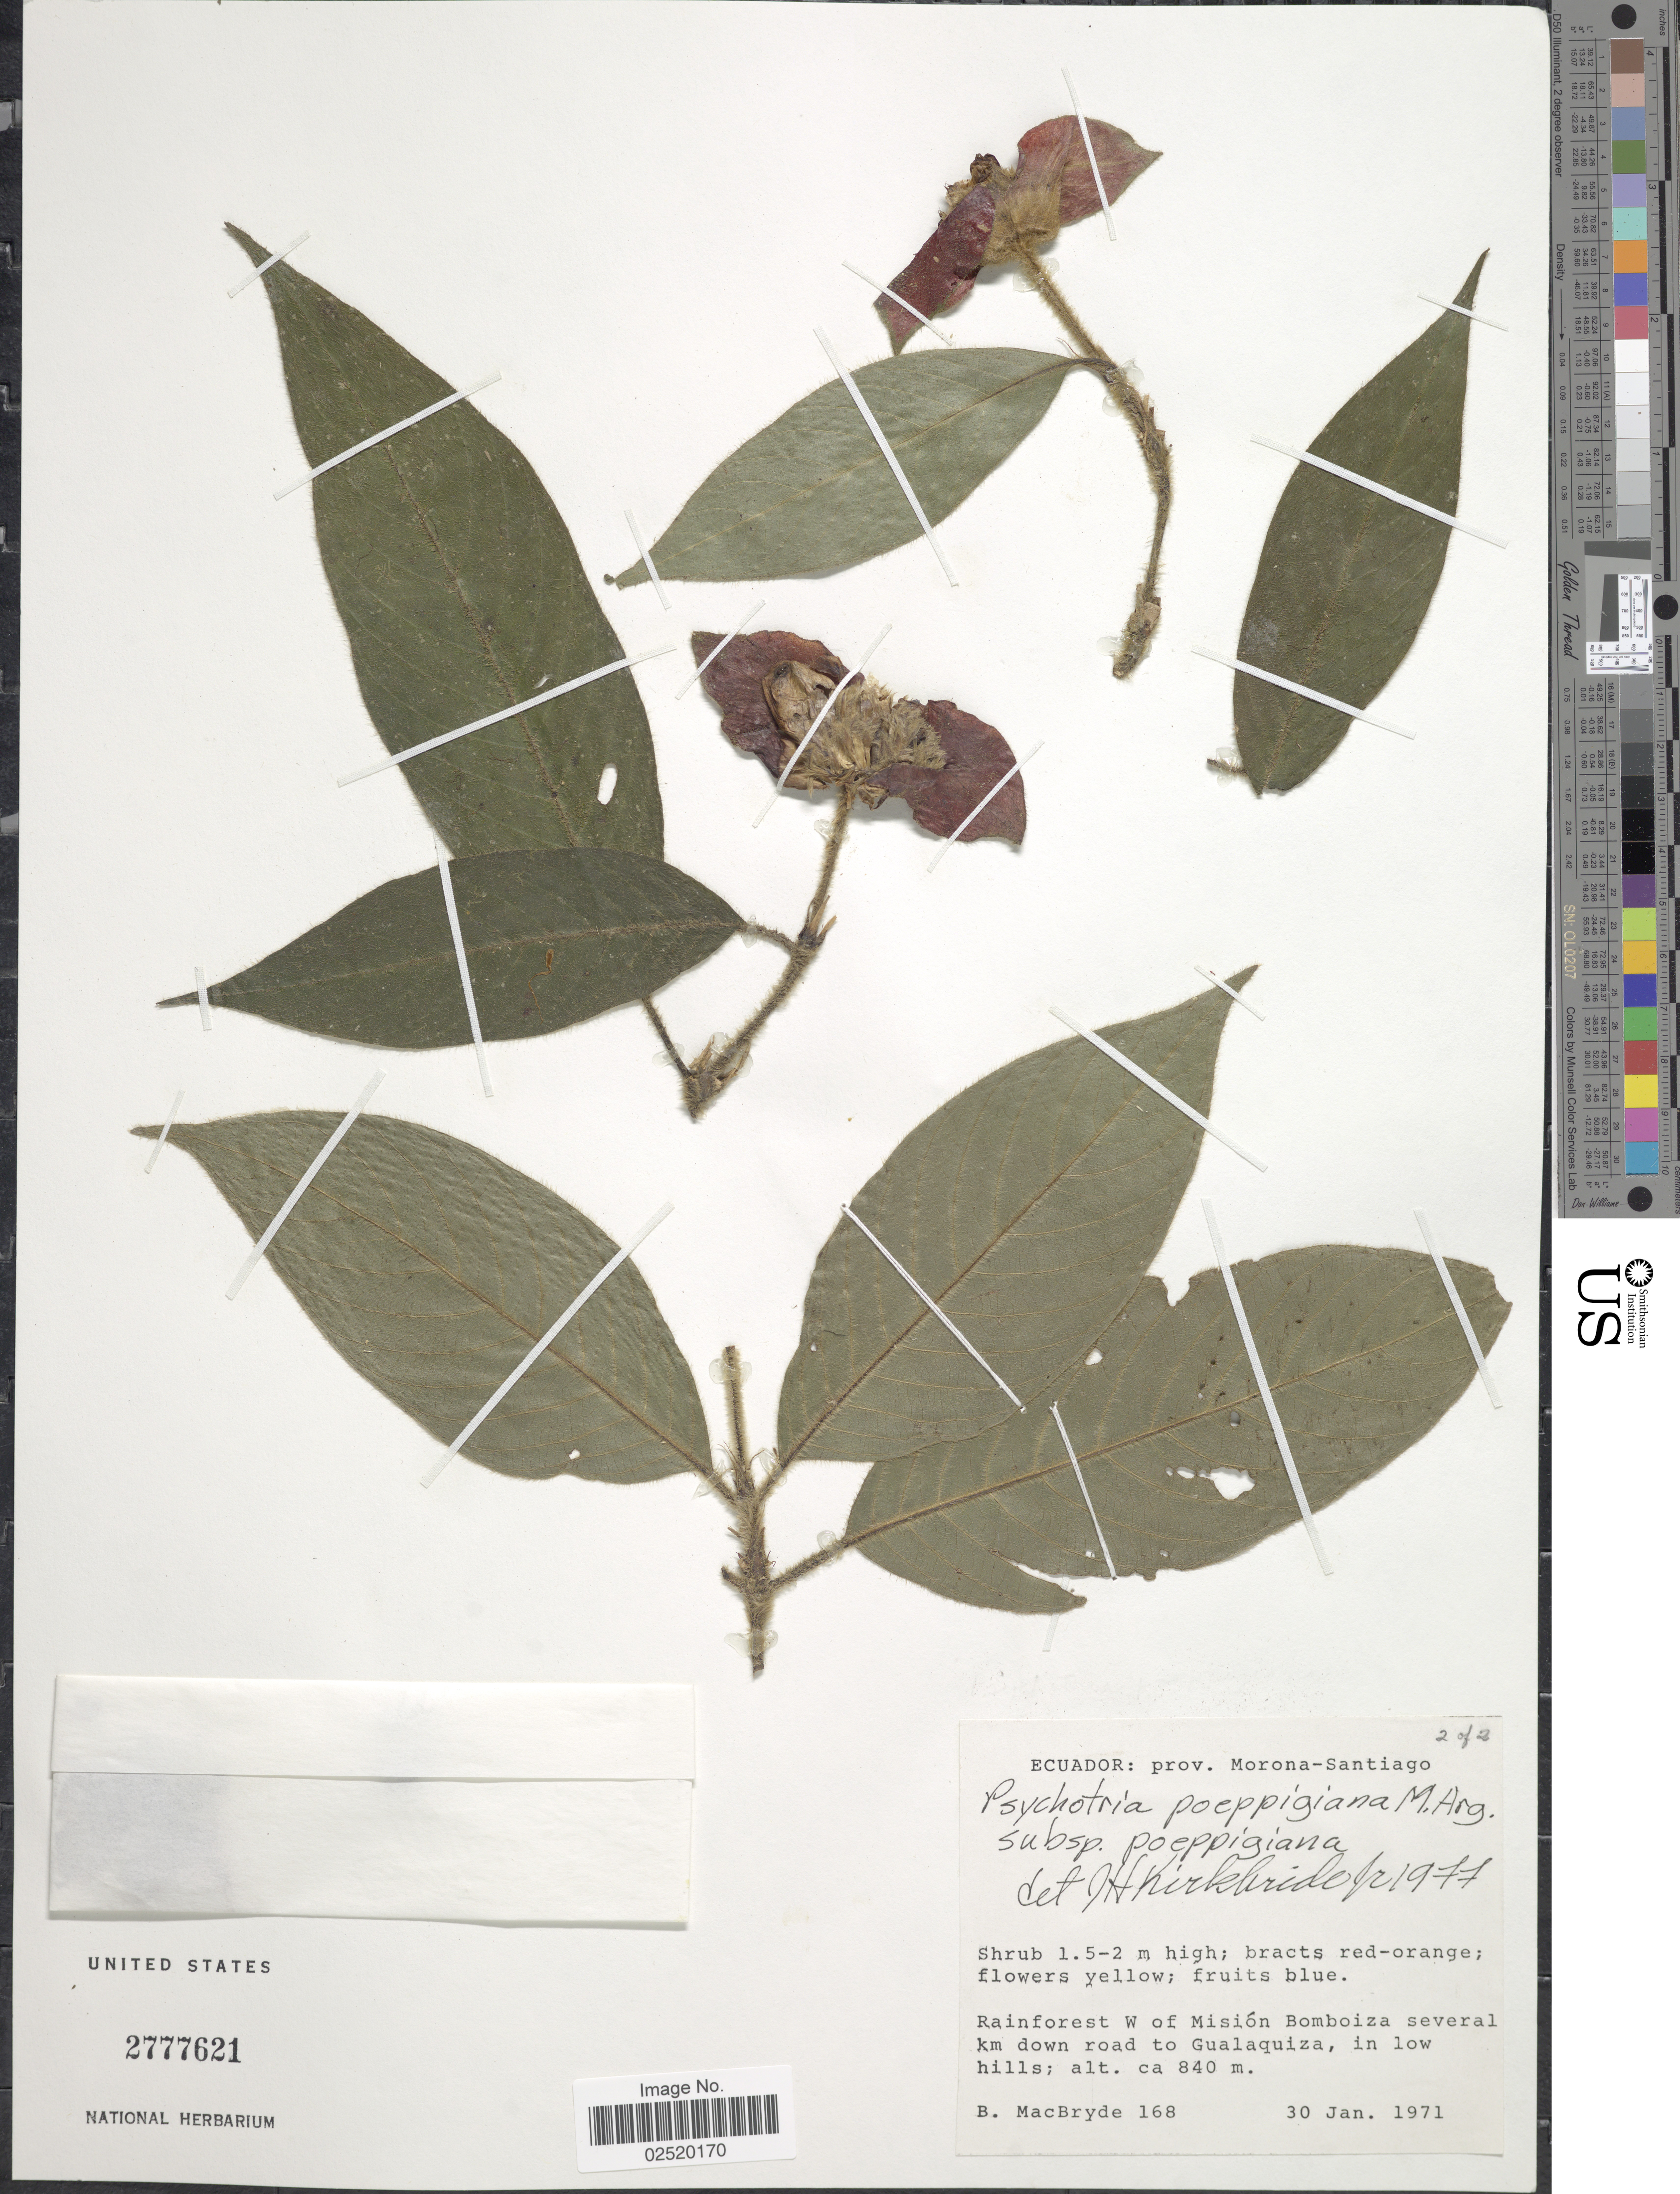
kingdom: Plantae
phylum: Tracheophyta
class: Magnoliopsida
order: Gentianales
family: Rubiaceae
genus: Psychotria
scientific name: Psychotria poeppigiana subsp. poeppigiana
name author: Müll. Arg.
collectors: B. MacBryde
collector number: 168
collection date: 1971-01-30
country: Ecuador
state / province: Morona-Santiago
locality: Rainforest W of Mision of Bomboiza several km down road to Gualaquiza, in low hills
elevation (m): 840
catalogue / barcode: US 2777621